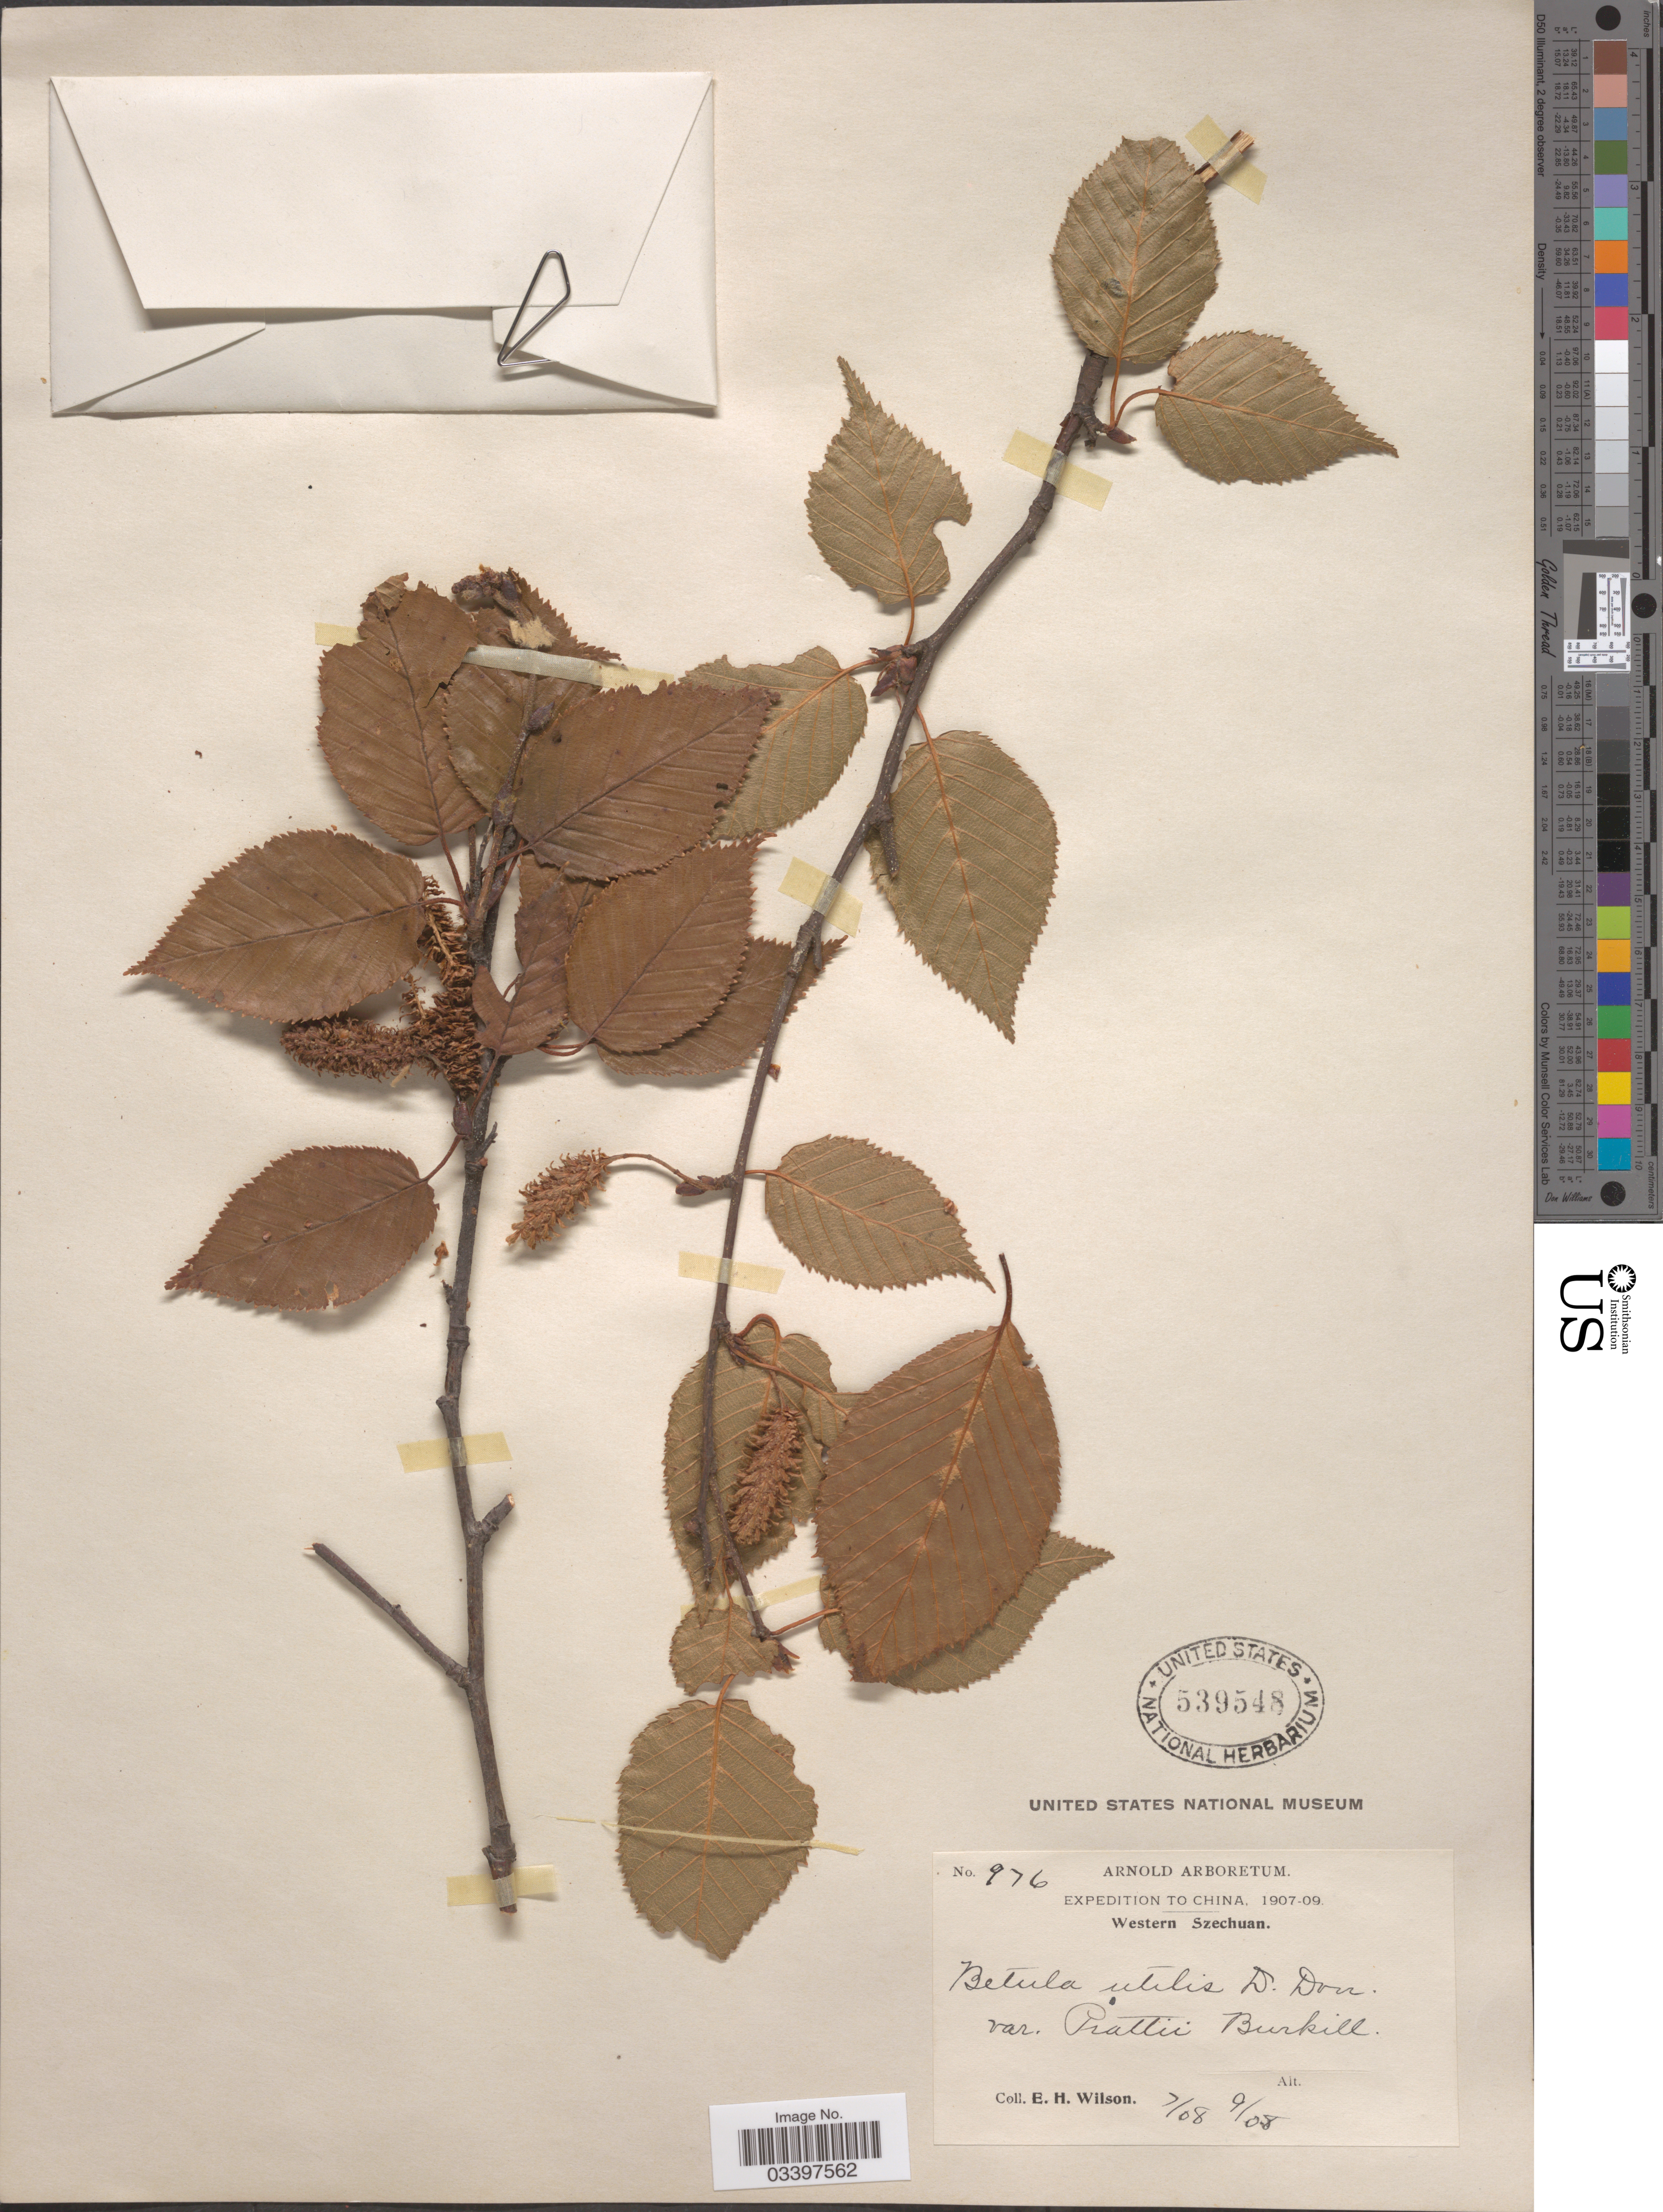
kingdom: Plantae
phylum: Tracheophyta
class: Magnoliopsida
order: Fagales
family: Betulaceae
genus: Betula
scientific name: Betula utilis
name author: D. Don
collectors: E. Wilson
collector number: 976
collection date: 1908-07/1908-09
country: China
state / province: Sichuan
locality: Western Szechuan.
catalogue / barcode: US 539548